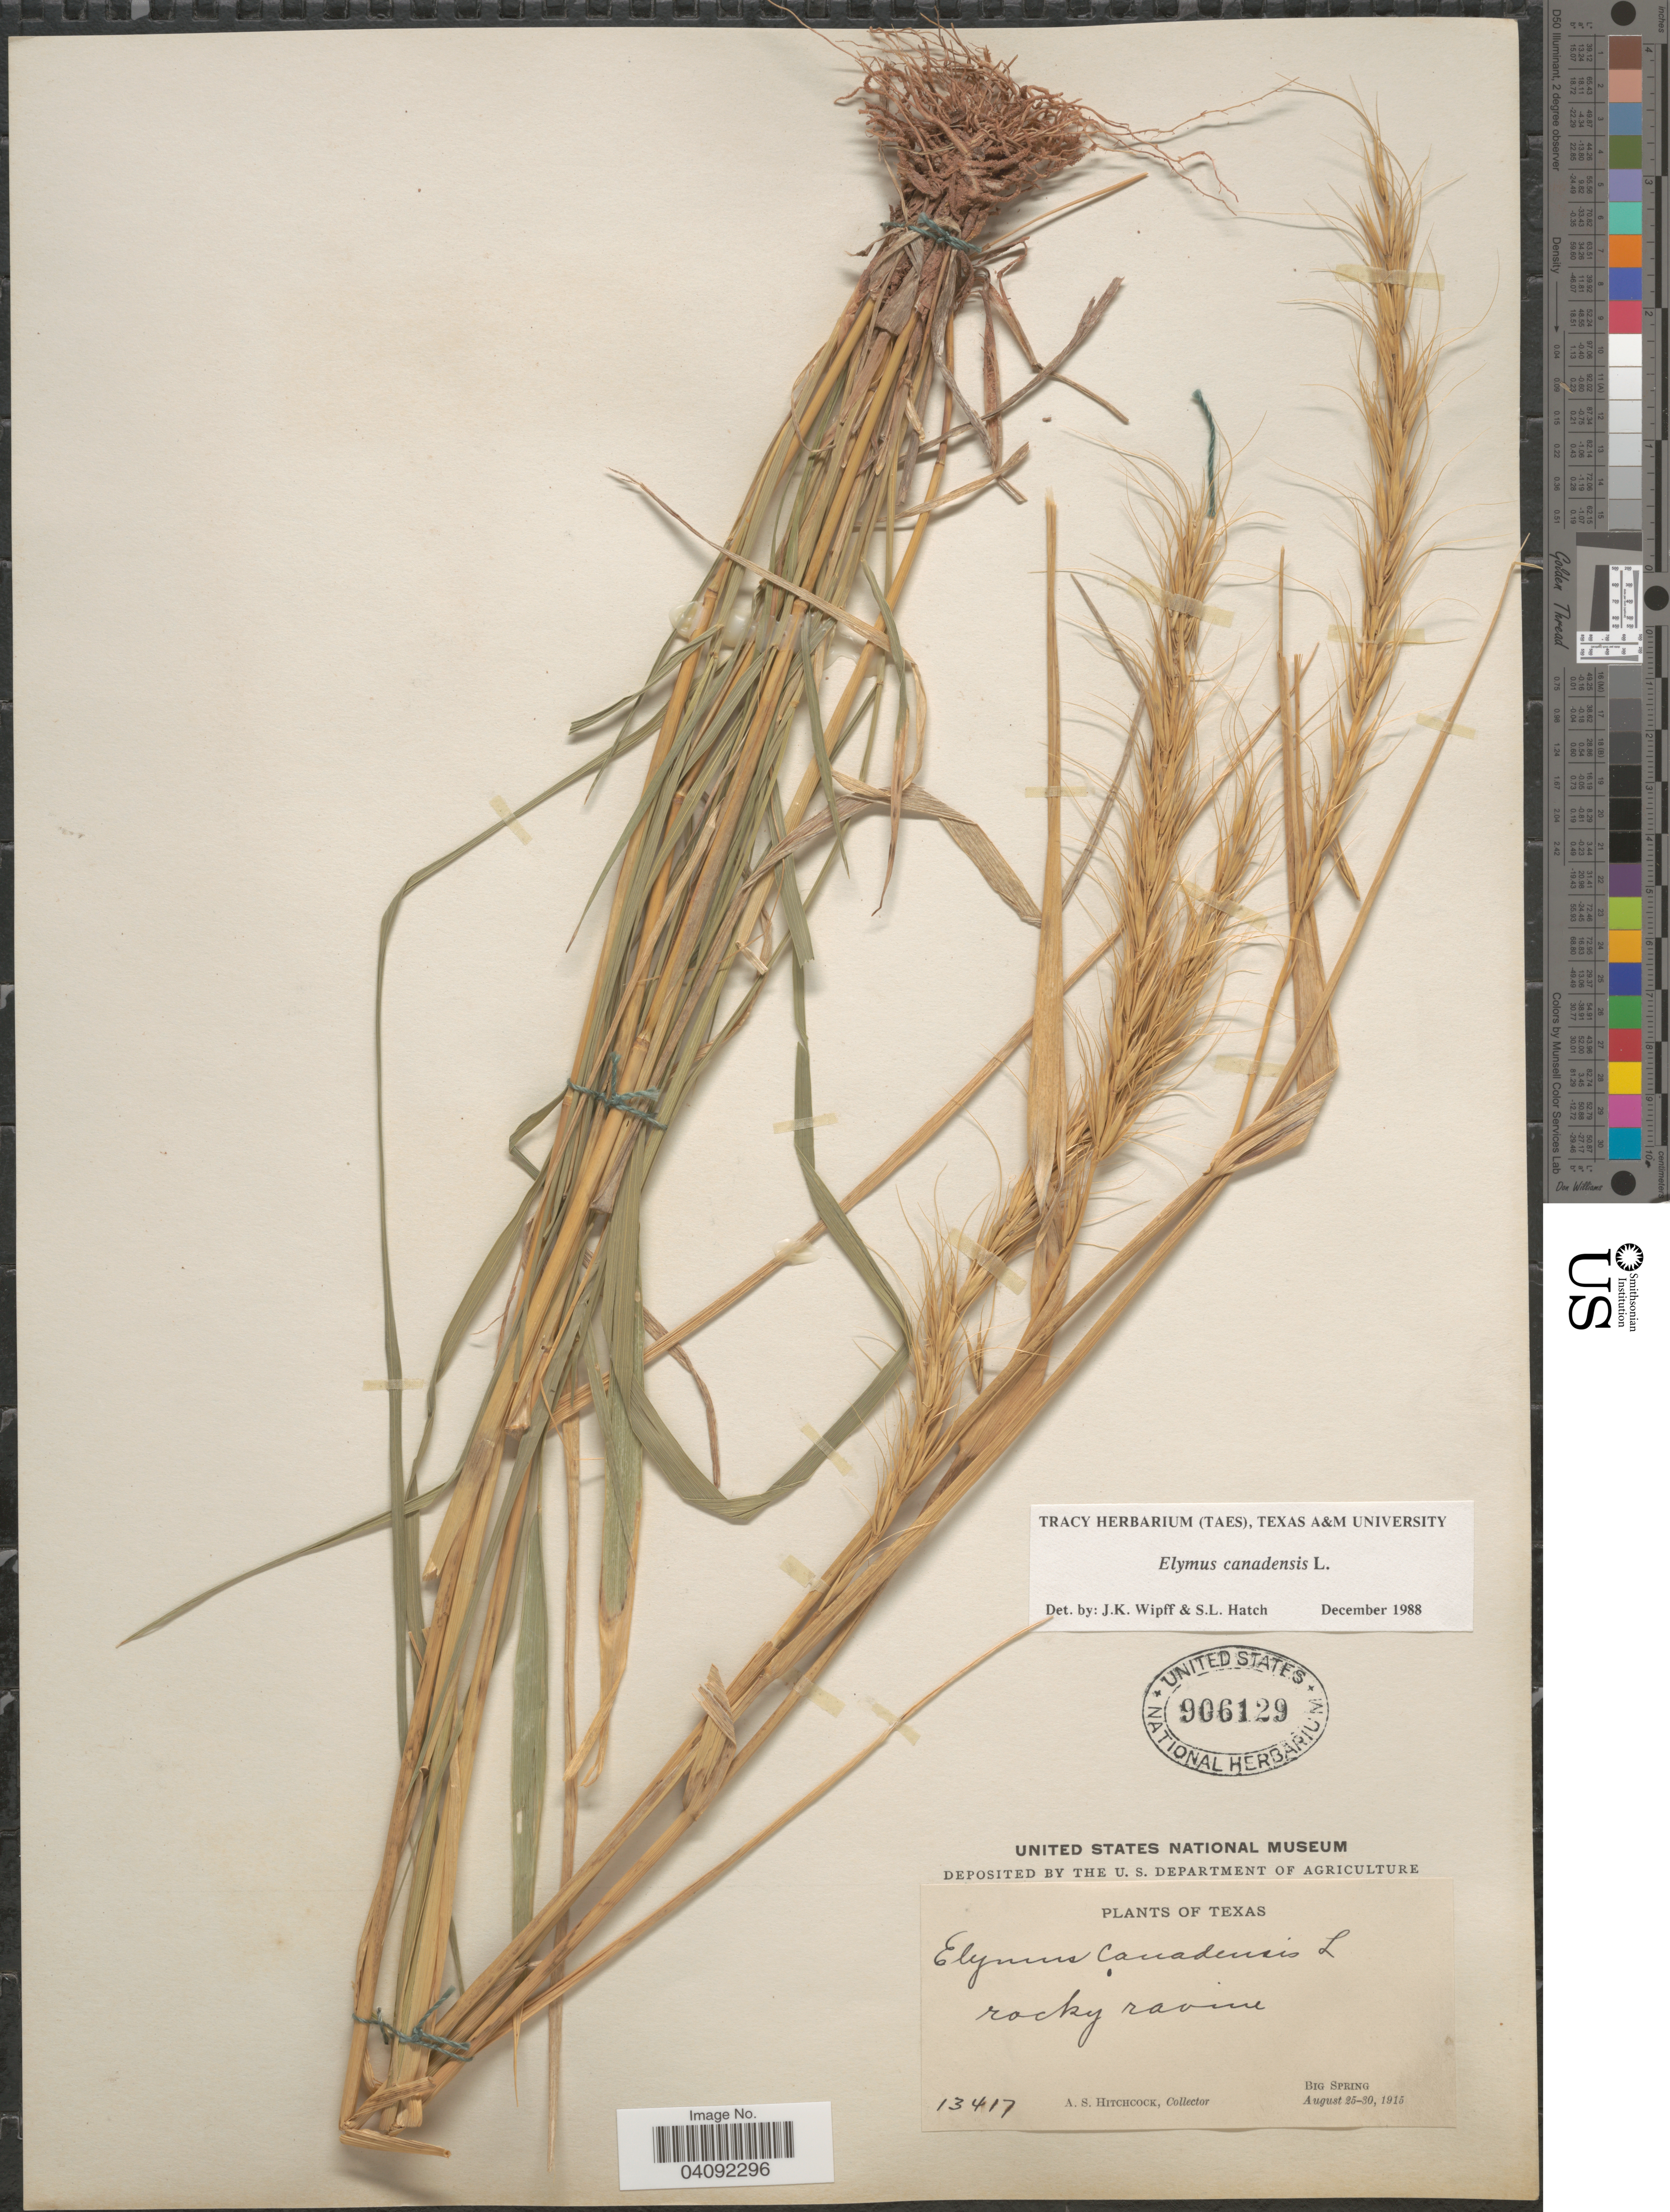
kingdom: Plantae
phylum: Tracheophyta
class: Liliopsida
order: Poales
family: Poaceae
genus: Elymus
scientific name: Elymus elymoides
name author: (Raf.) Swezey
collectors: A. S. Hitchcock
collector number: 13417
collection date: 1915-08-25/1915-08-30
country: United States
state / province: Texas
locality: Rocky ravine. Big Spring.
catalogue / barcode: US 906129